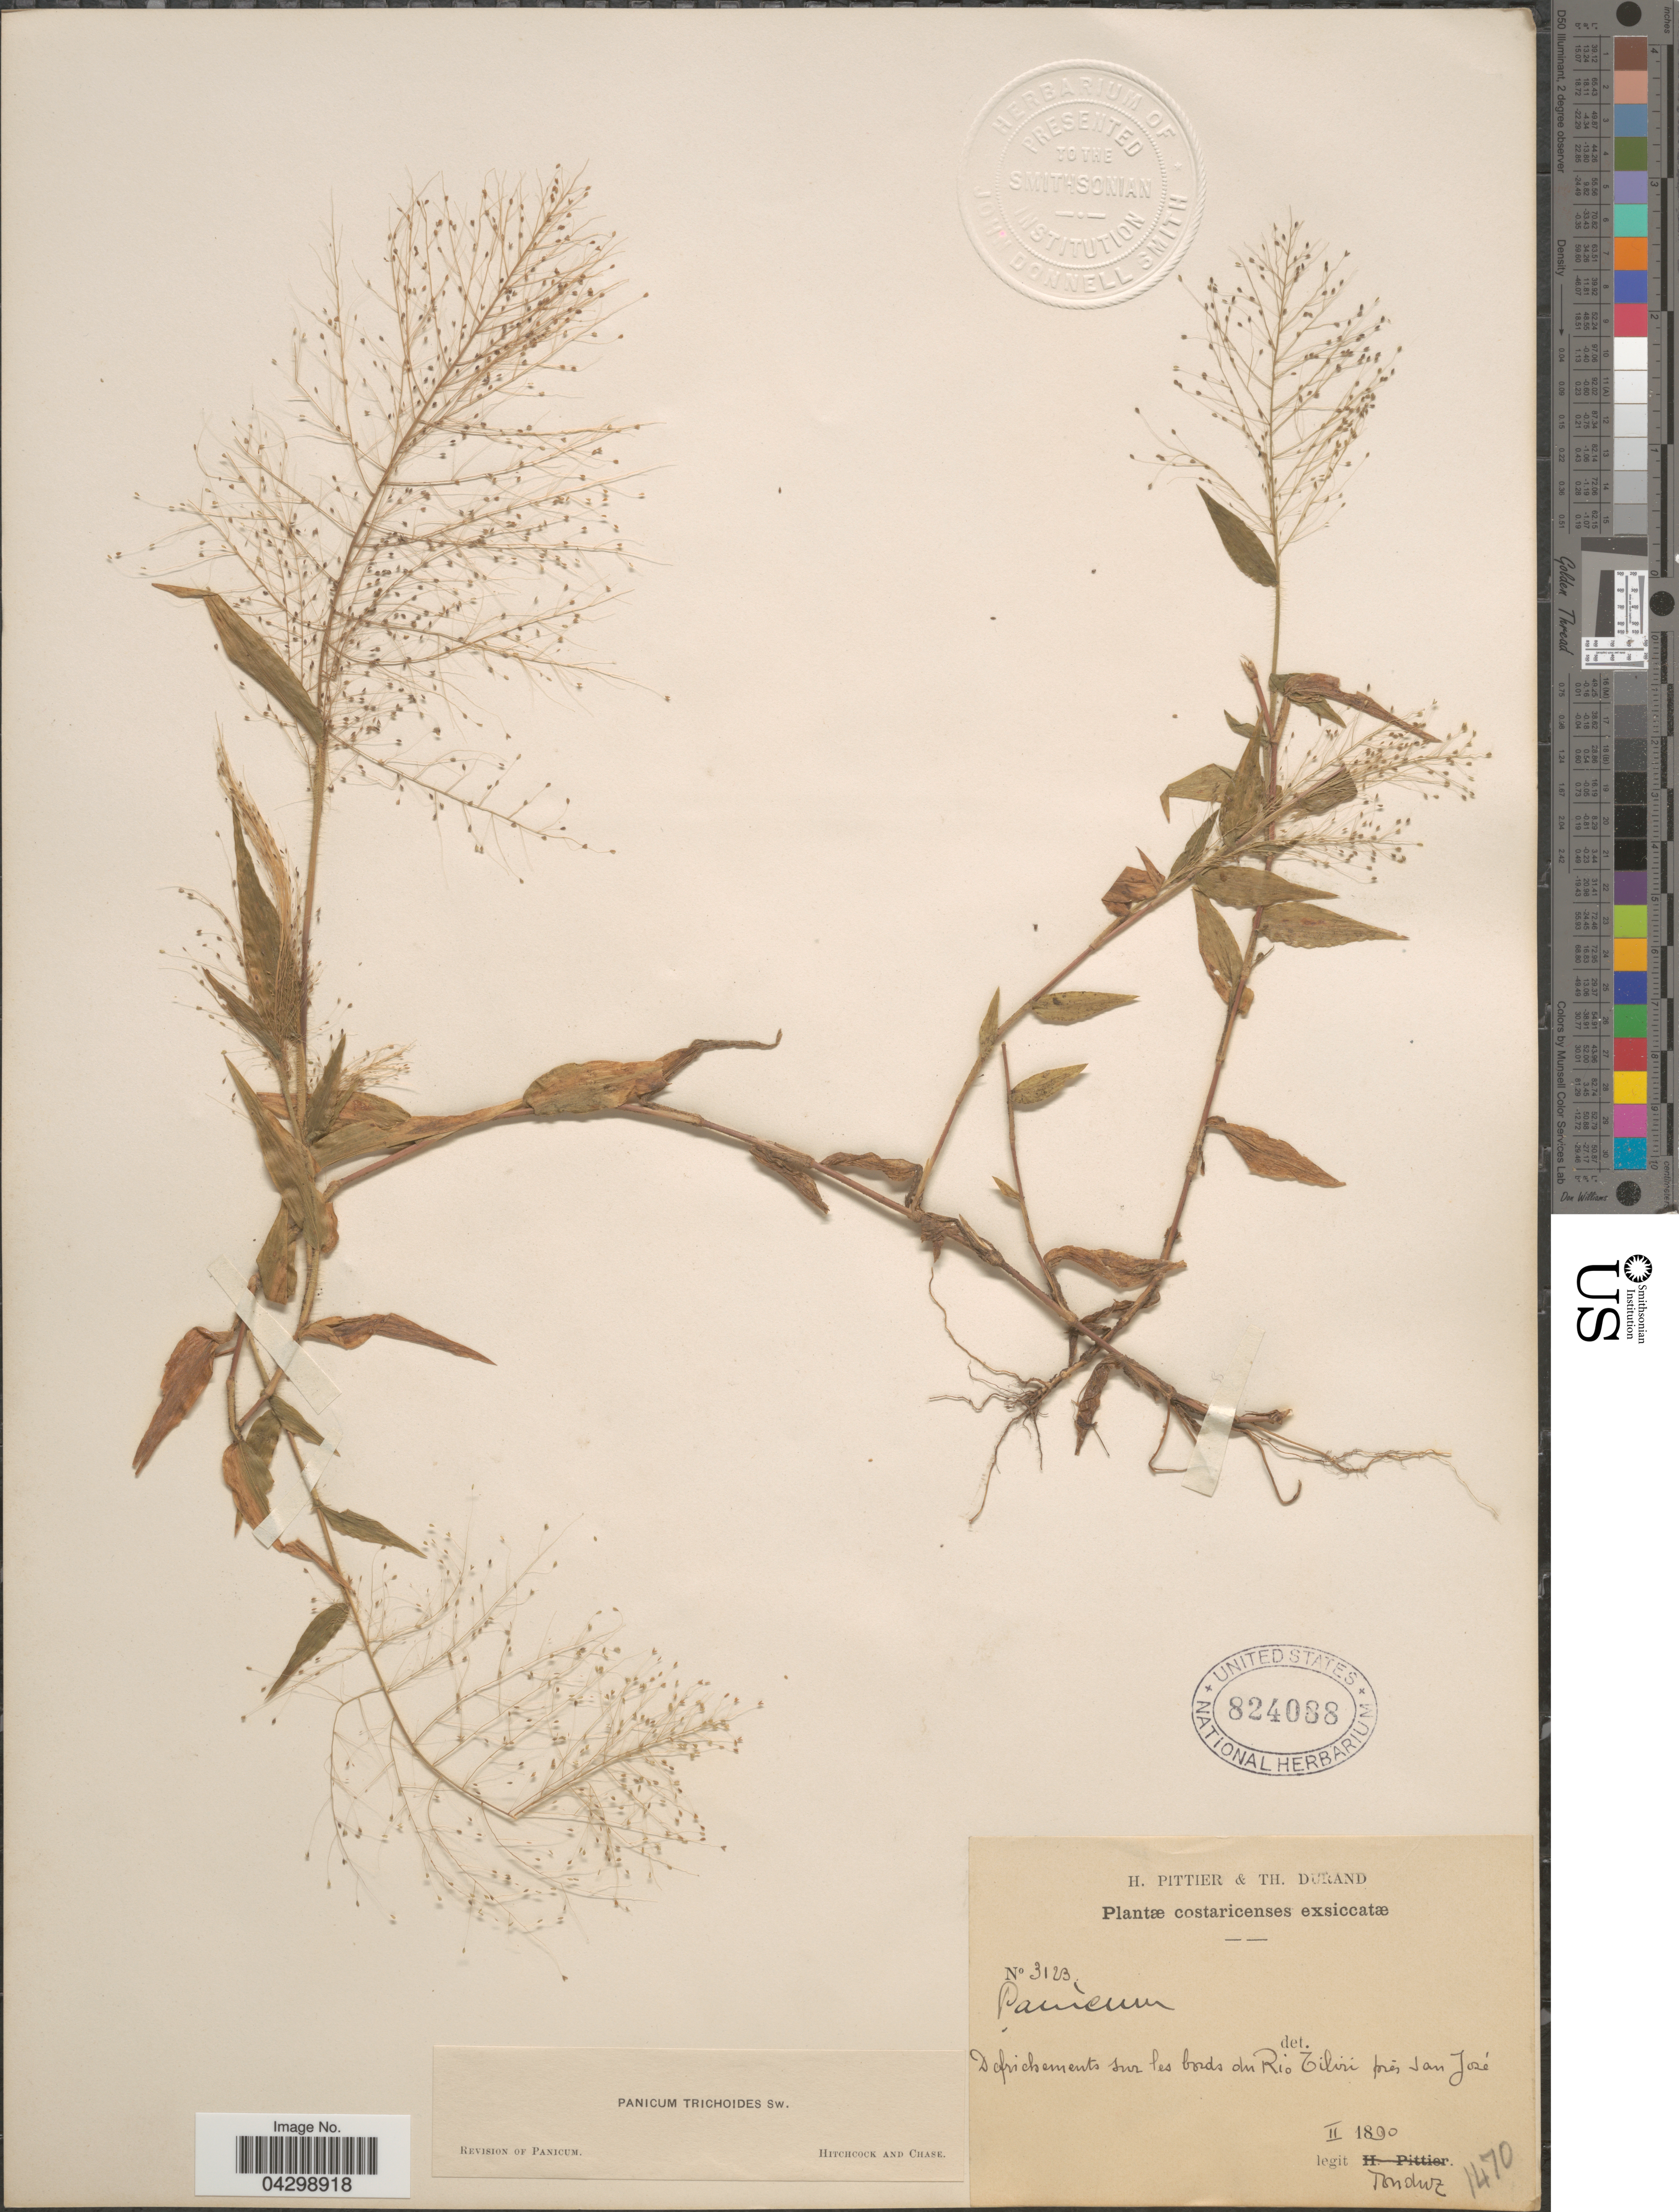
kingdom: Plantae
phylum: Tracheophyta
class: Liliopsida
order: Poales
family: Poaceae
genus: Panicum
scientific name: Panicum trichoides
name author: Sw.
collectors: Tonduz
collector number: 3123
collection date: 1890-02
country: Costa Rica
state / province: San José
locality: Defrichements sur les bords du Rio Tiliri près San José.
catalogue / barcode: US 824088